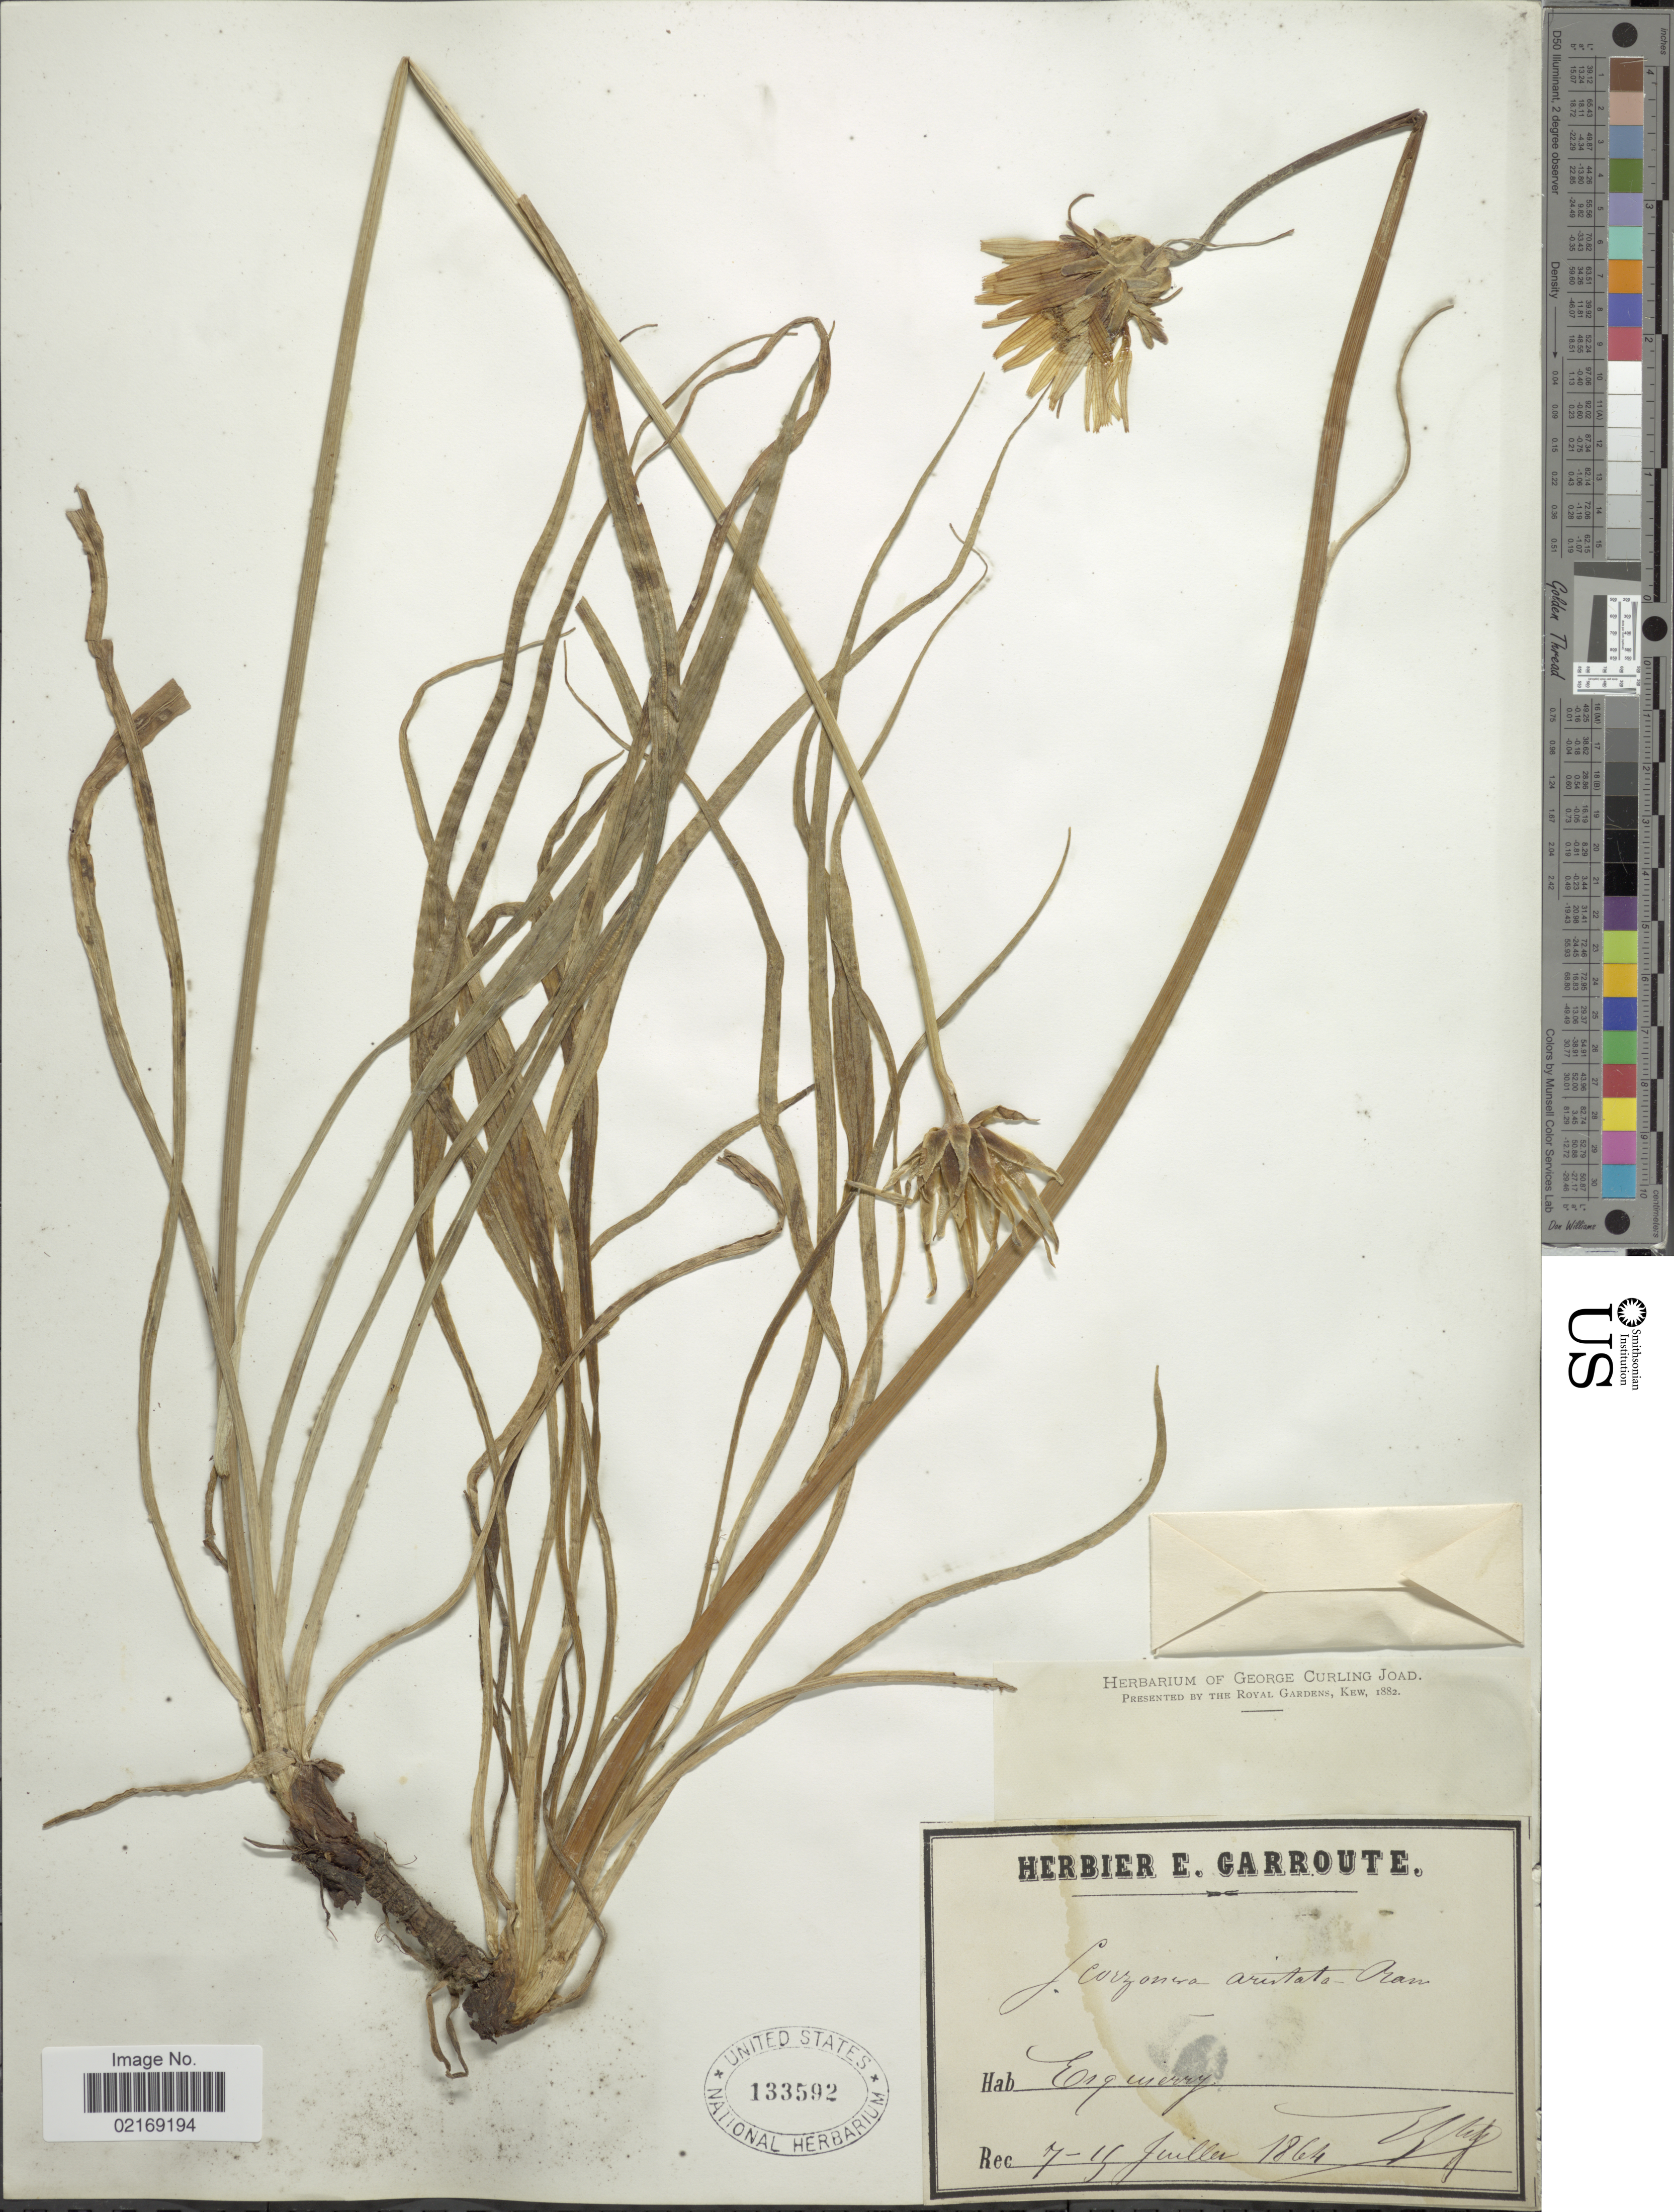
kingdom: Plantae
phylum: Tracheophyta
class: Magnoliopsida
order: Asterales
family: Asteraceae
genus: Scorzonera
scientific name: Scorzonera aristata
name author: Ramond ex DC.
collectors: ex herb. E. Garroute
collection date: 1864-07-07/1864-07-15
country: France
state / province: Occitanie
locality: Esquierry. [interpreted]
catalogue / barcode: US 133592